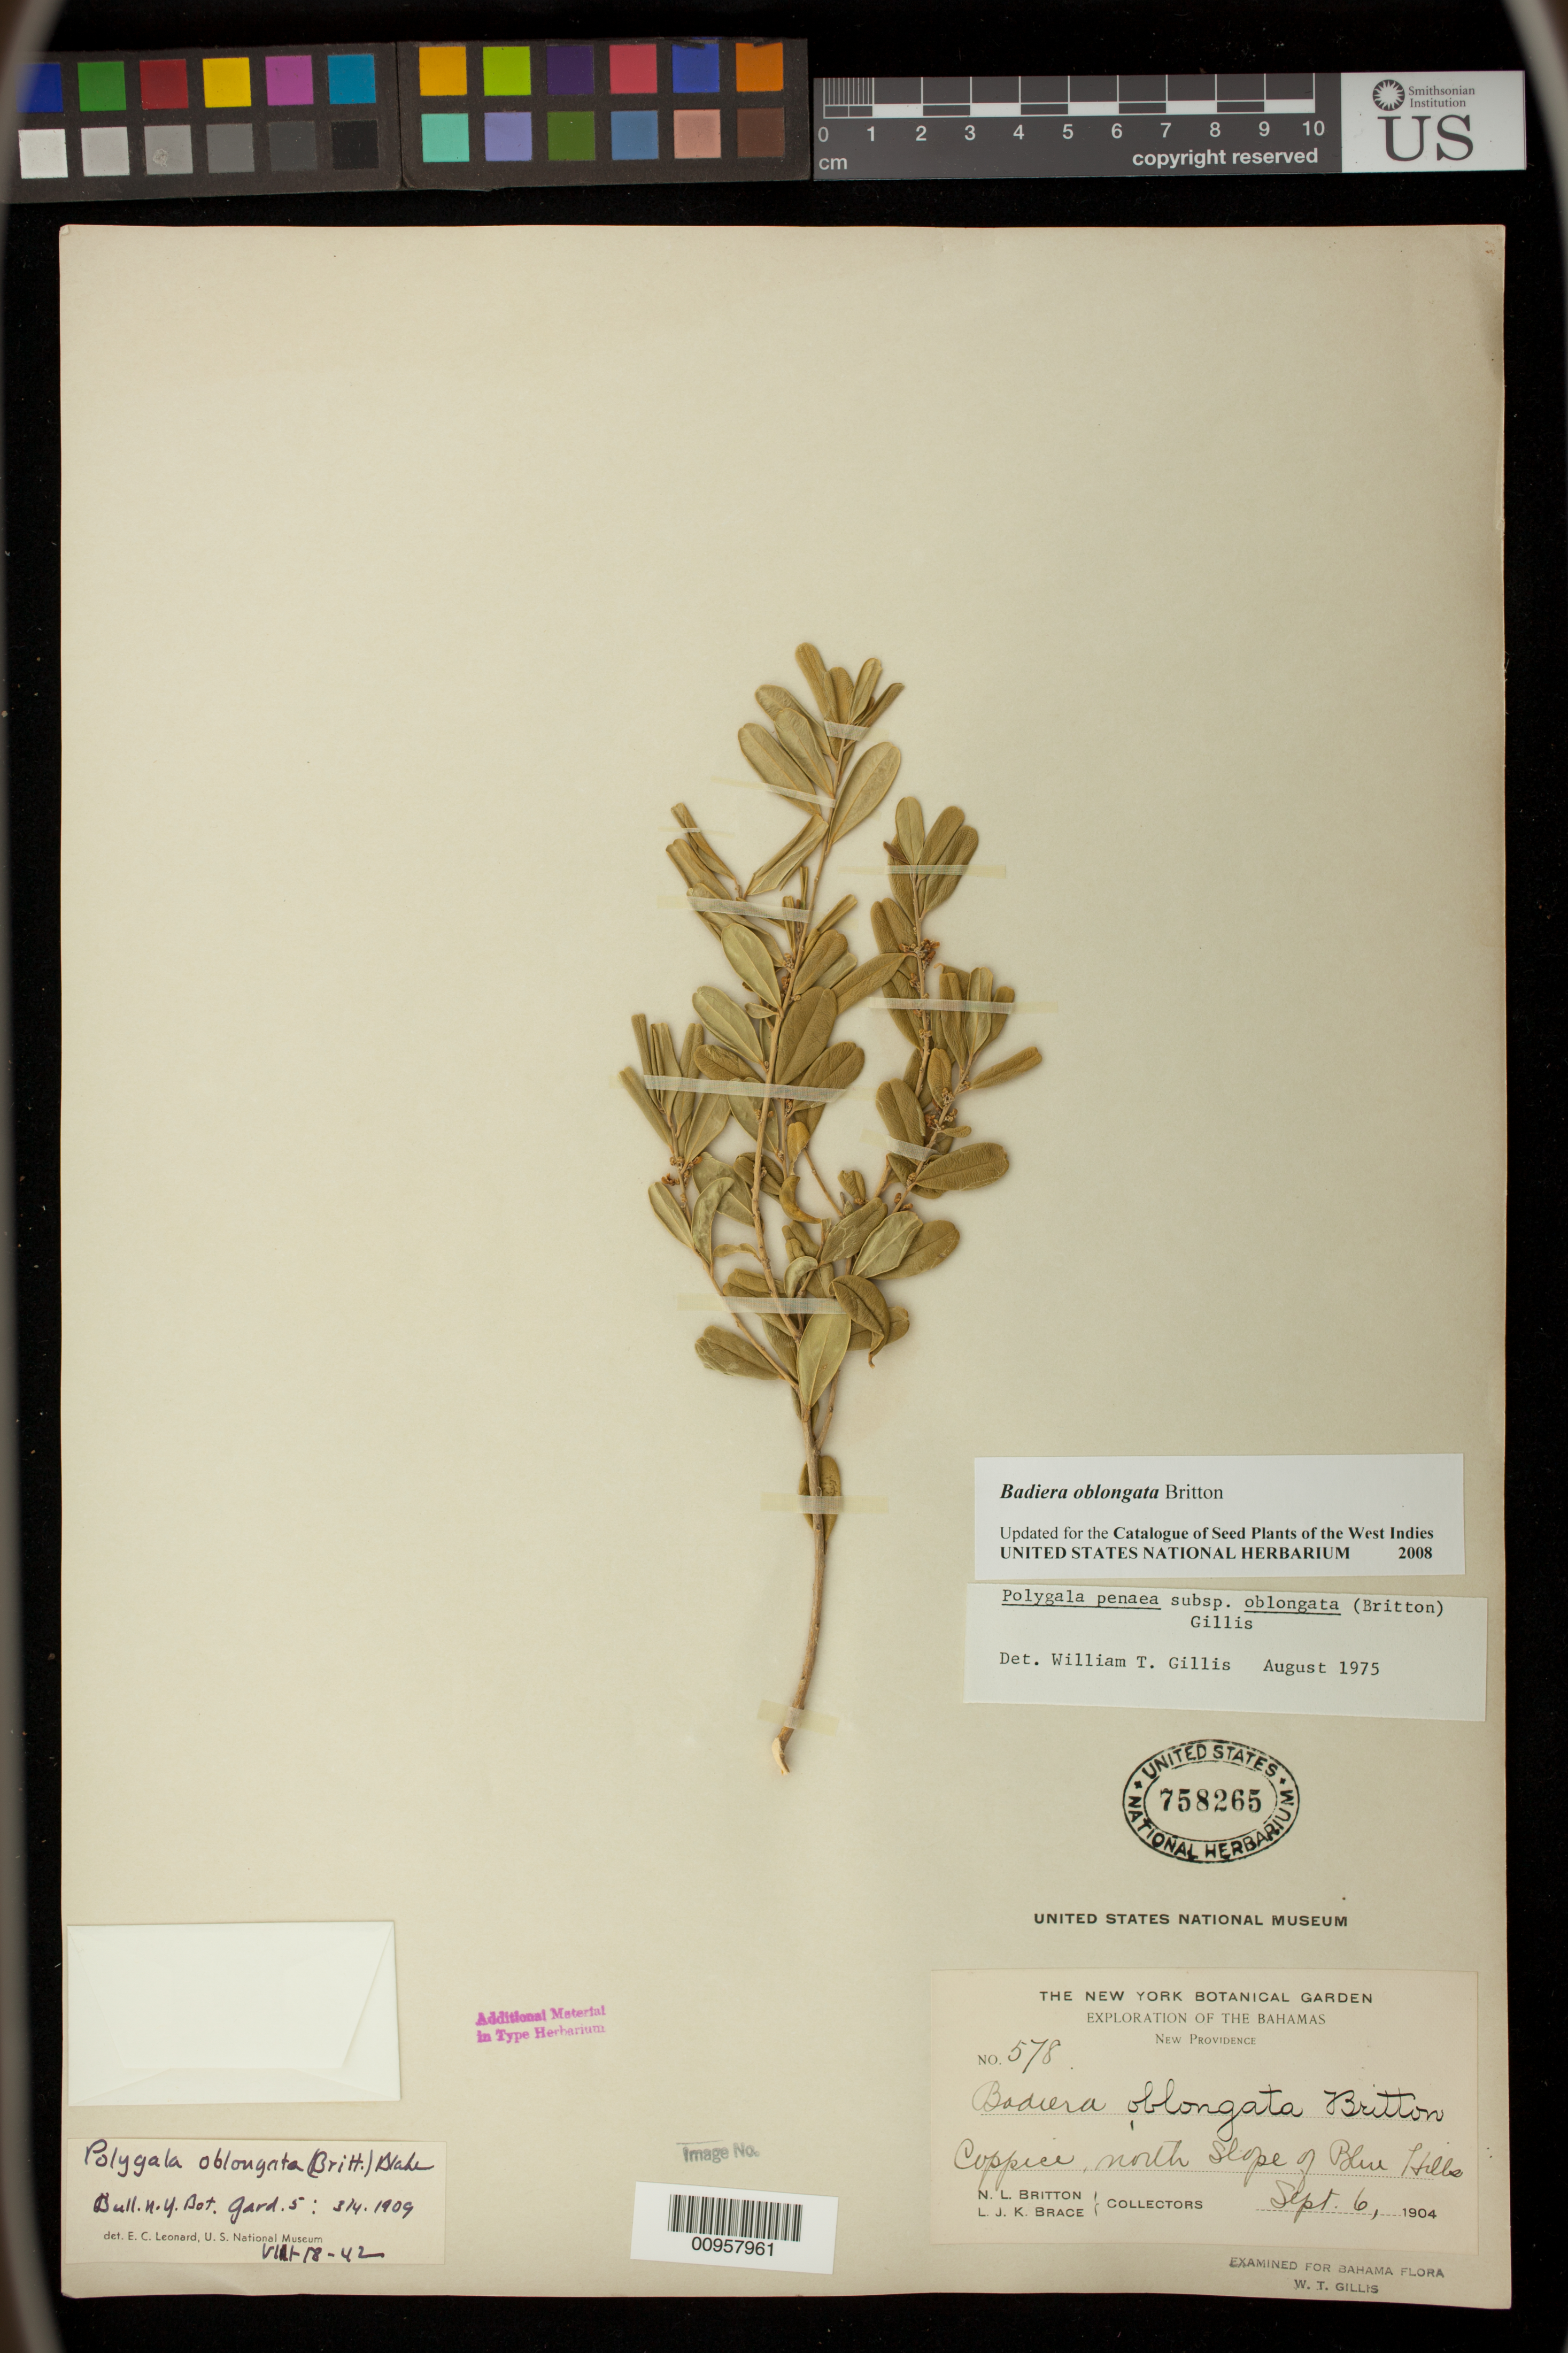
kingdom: Plantae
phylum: Tracheophyta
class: Magnoliopsida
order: Fabales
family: Polygalaceae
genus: Badiera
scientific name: Badiera oblongata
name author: Britton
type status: Isotype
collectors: N. Britton & L. J. K. Brace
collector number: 578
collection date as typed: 06 Sep 1904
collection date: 1904-09-06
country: Bahamas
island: New Providence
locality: Coppice N slope of Blue Hills.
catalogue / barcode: US 758265